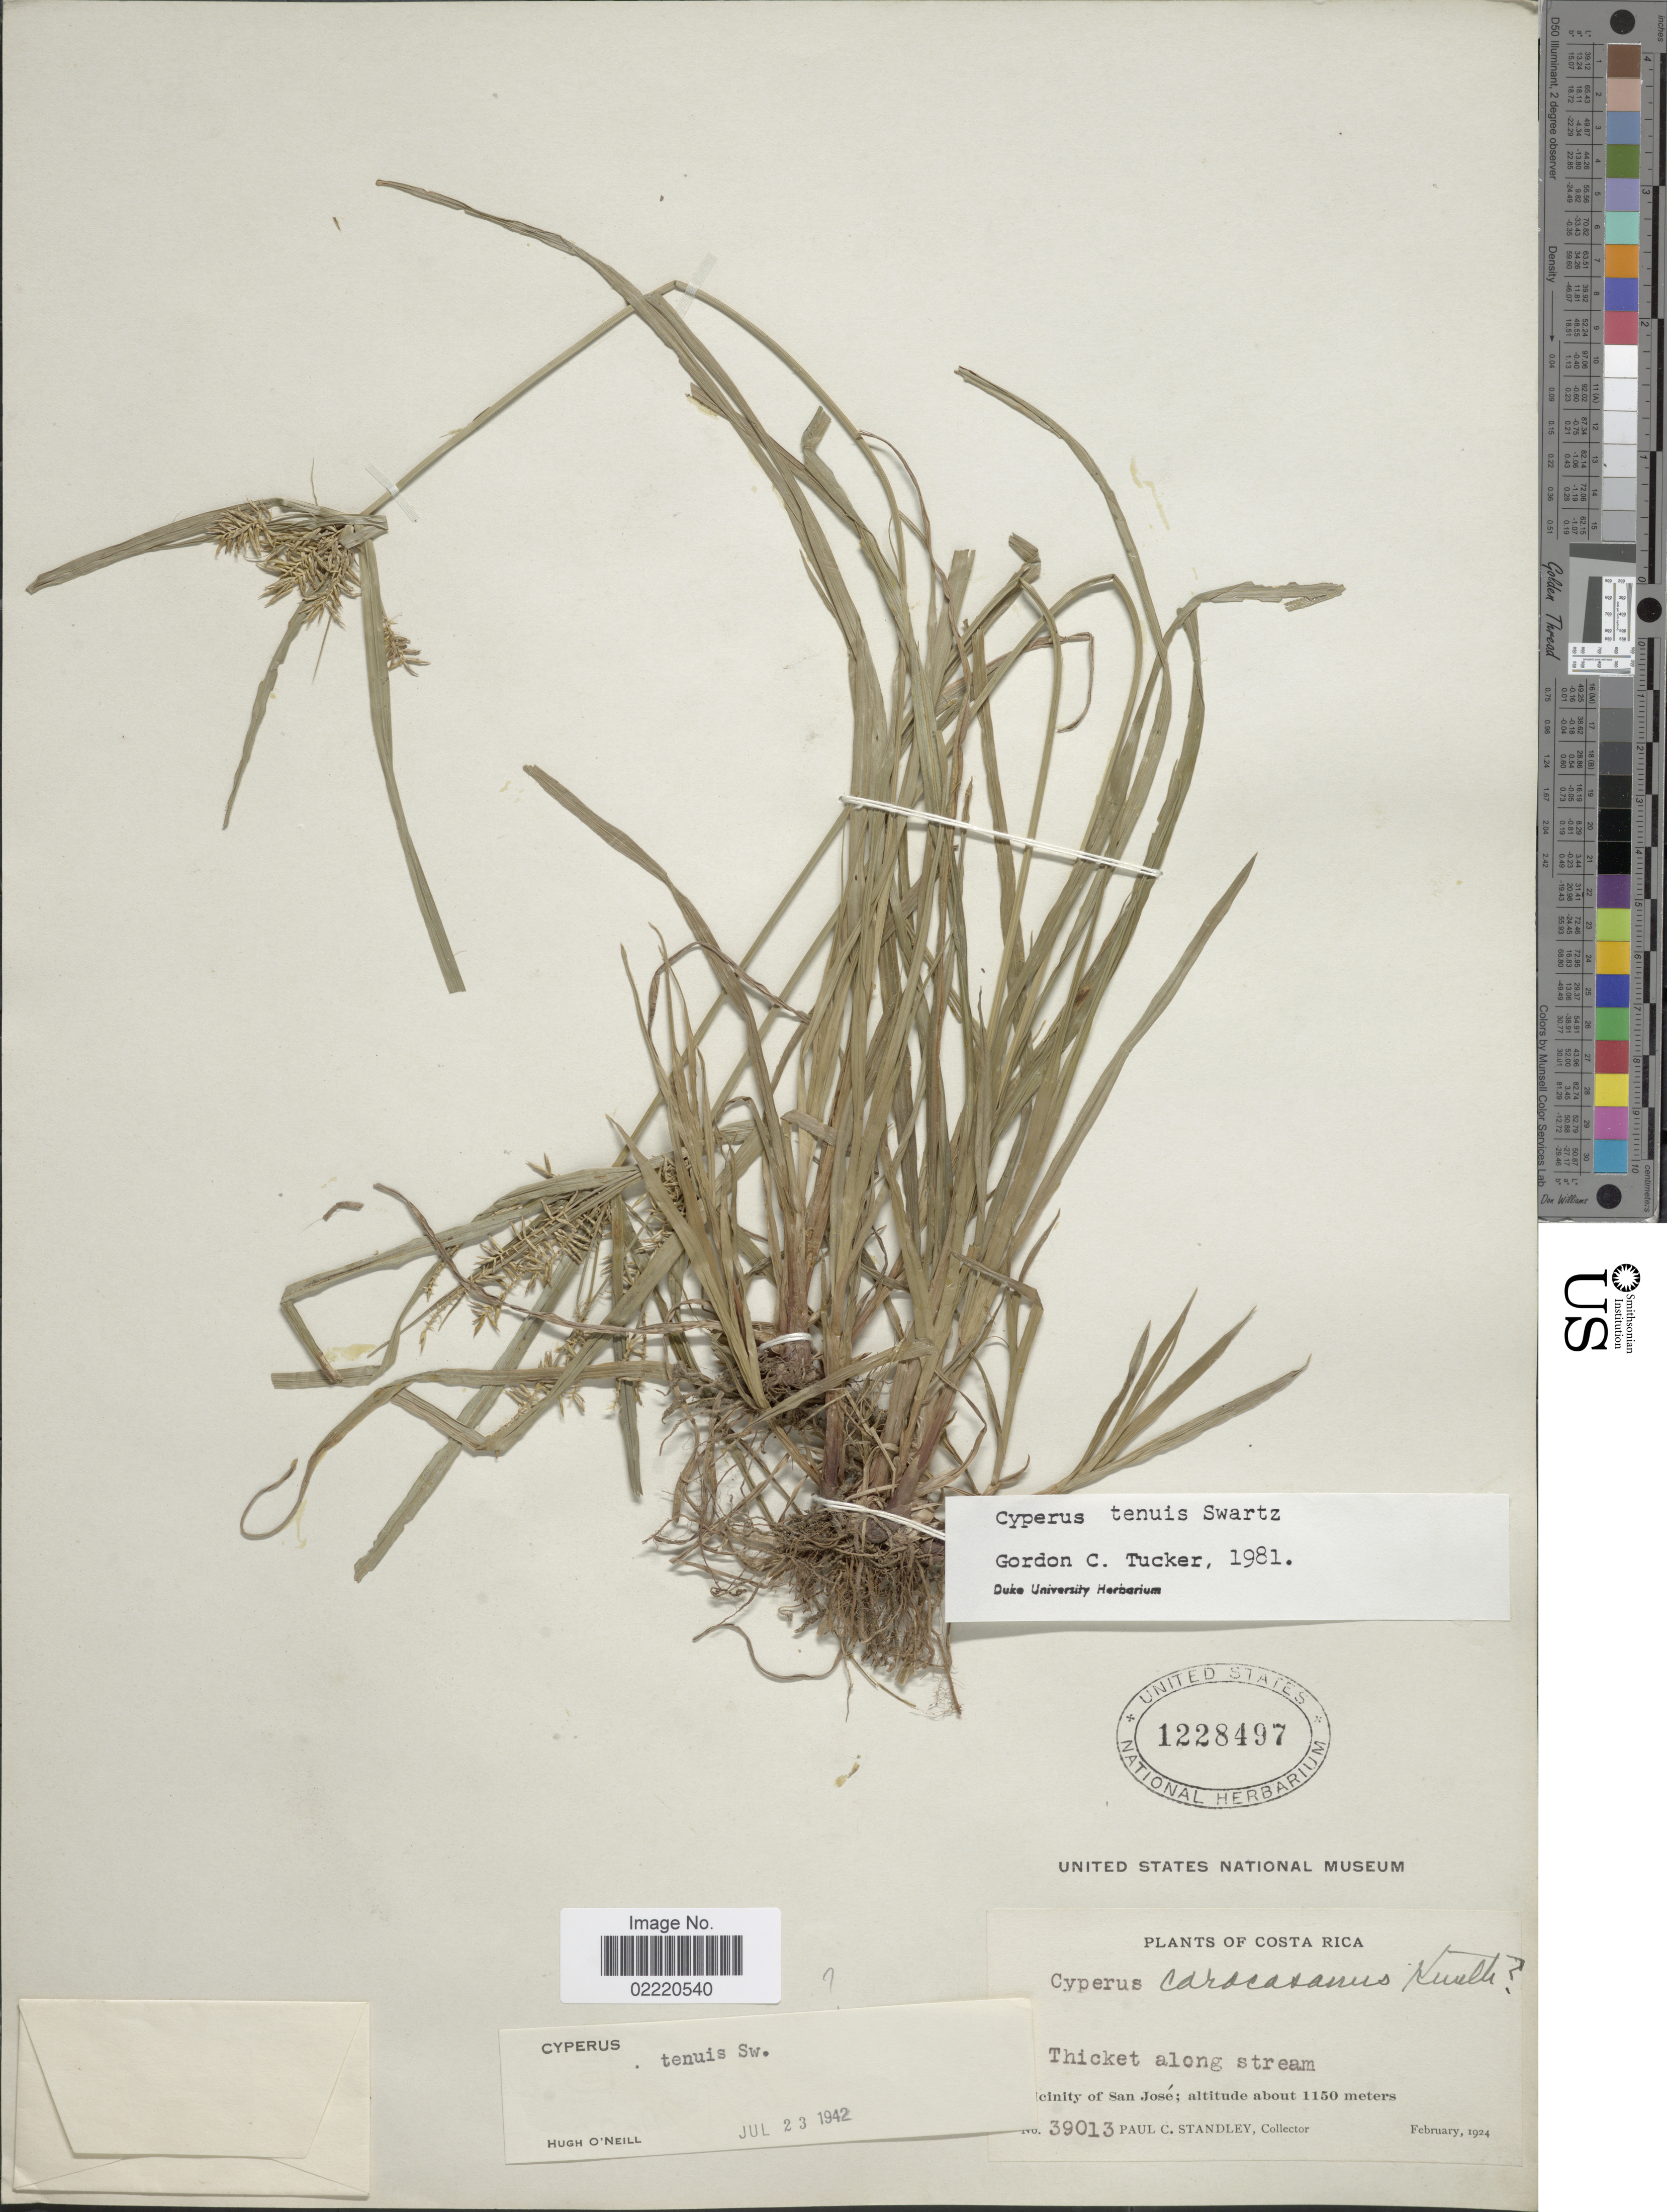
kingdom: Plantae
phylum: Tracheophyta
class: Liliopsida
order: Poales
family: Cyperaceae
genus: Cyperus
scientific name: Cyperus tenuis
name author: Sw.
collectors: P. C. Standley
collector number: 39013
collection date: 1924-02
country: Costa Rica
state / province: San José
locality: Thicket along stream, Vicinity of San Jose.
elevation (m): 1150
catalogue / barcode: US 1228497